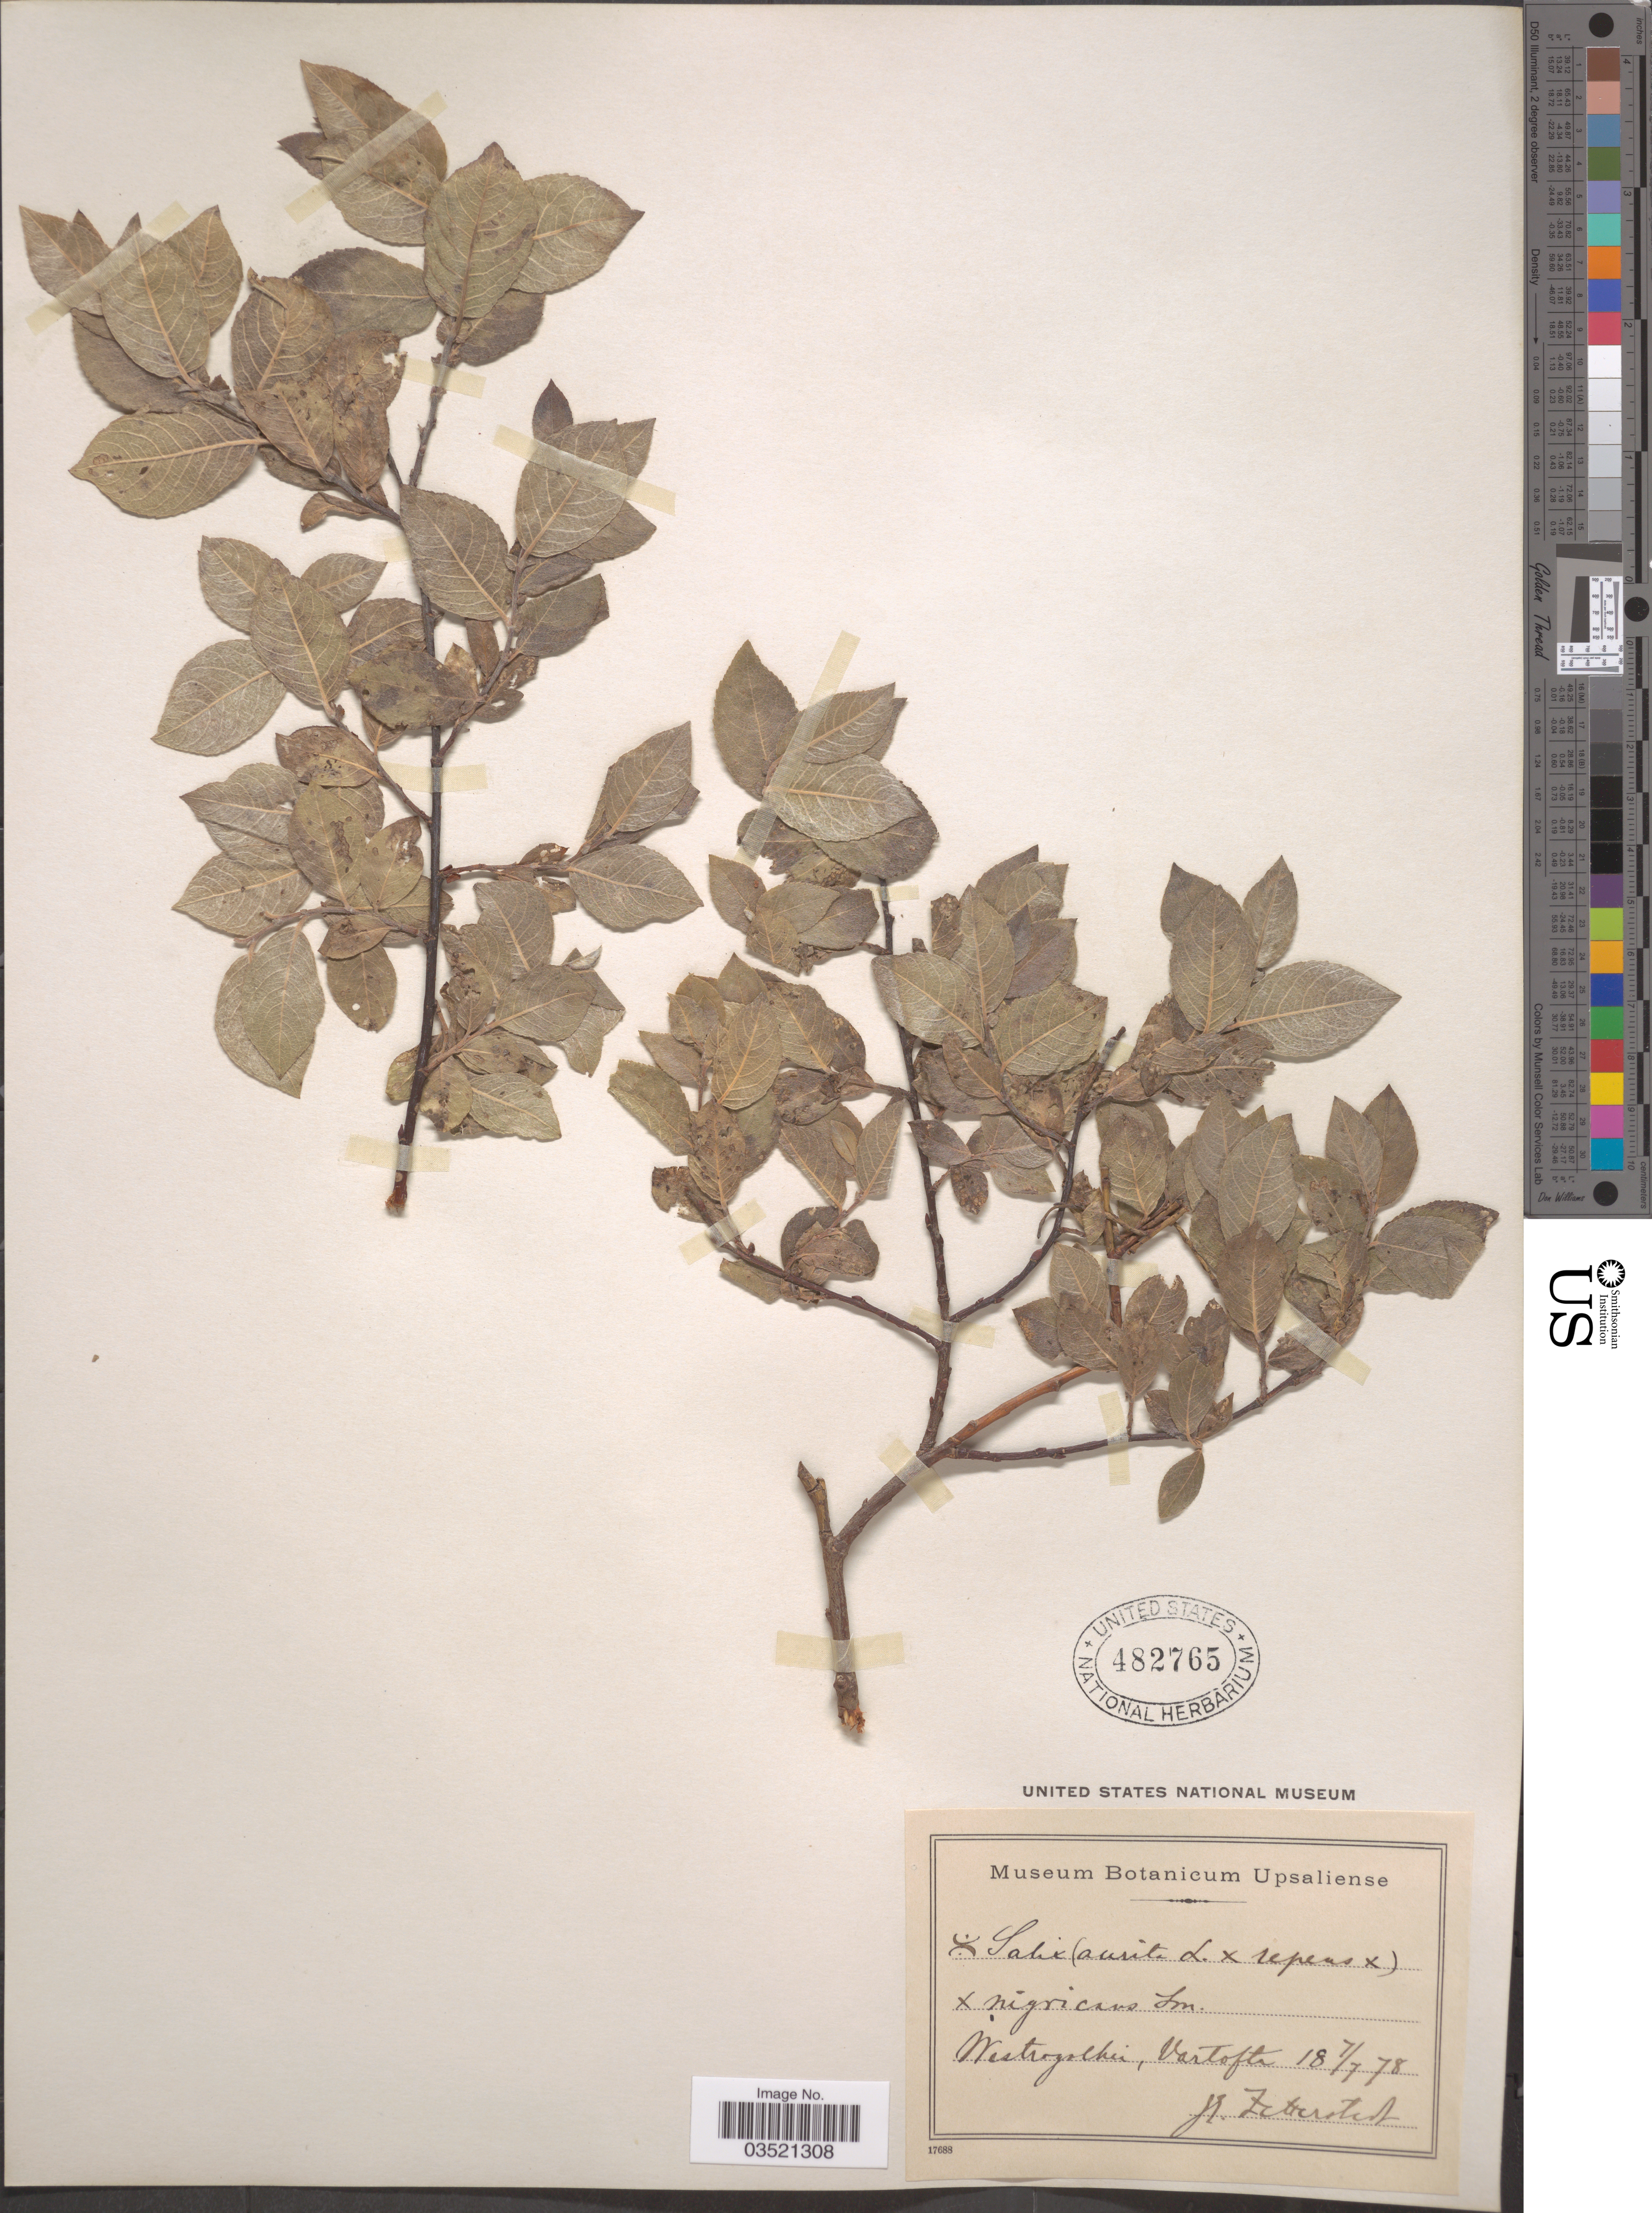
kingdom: Plantae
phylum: Tracheophyta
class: Magnoliopsida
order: Malpighiales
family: Salicaceae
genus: Salix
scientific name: Salix aurita x S. repens L. x S. nigricans Sm.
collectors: J.E. Zetterstedt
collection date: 1878-07-07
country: Sweden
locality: Westrogothen, Vartofta.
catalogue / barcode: US 482765